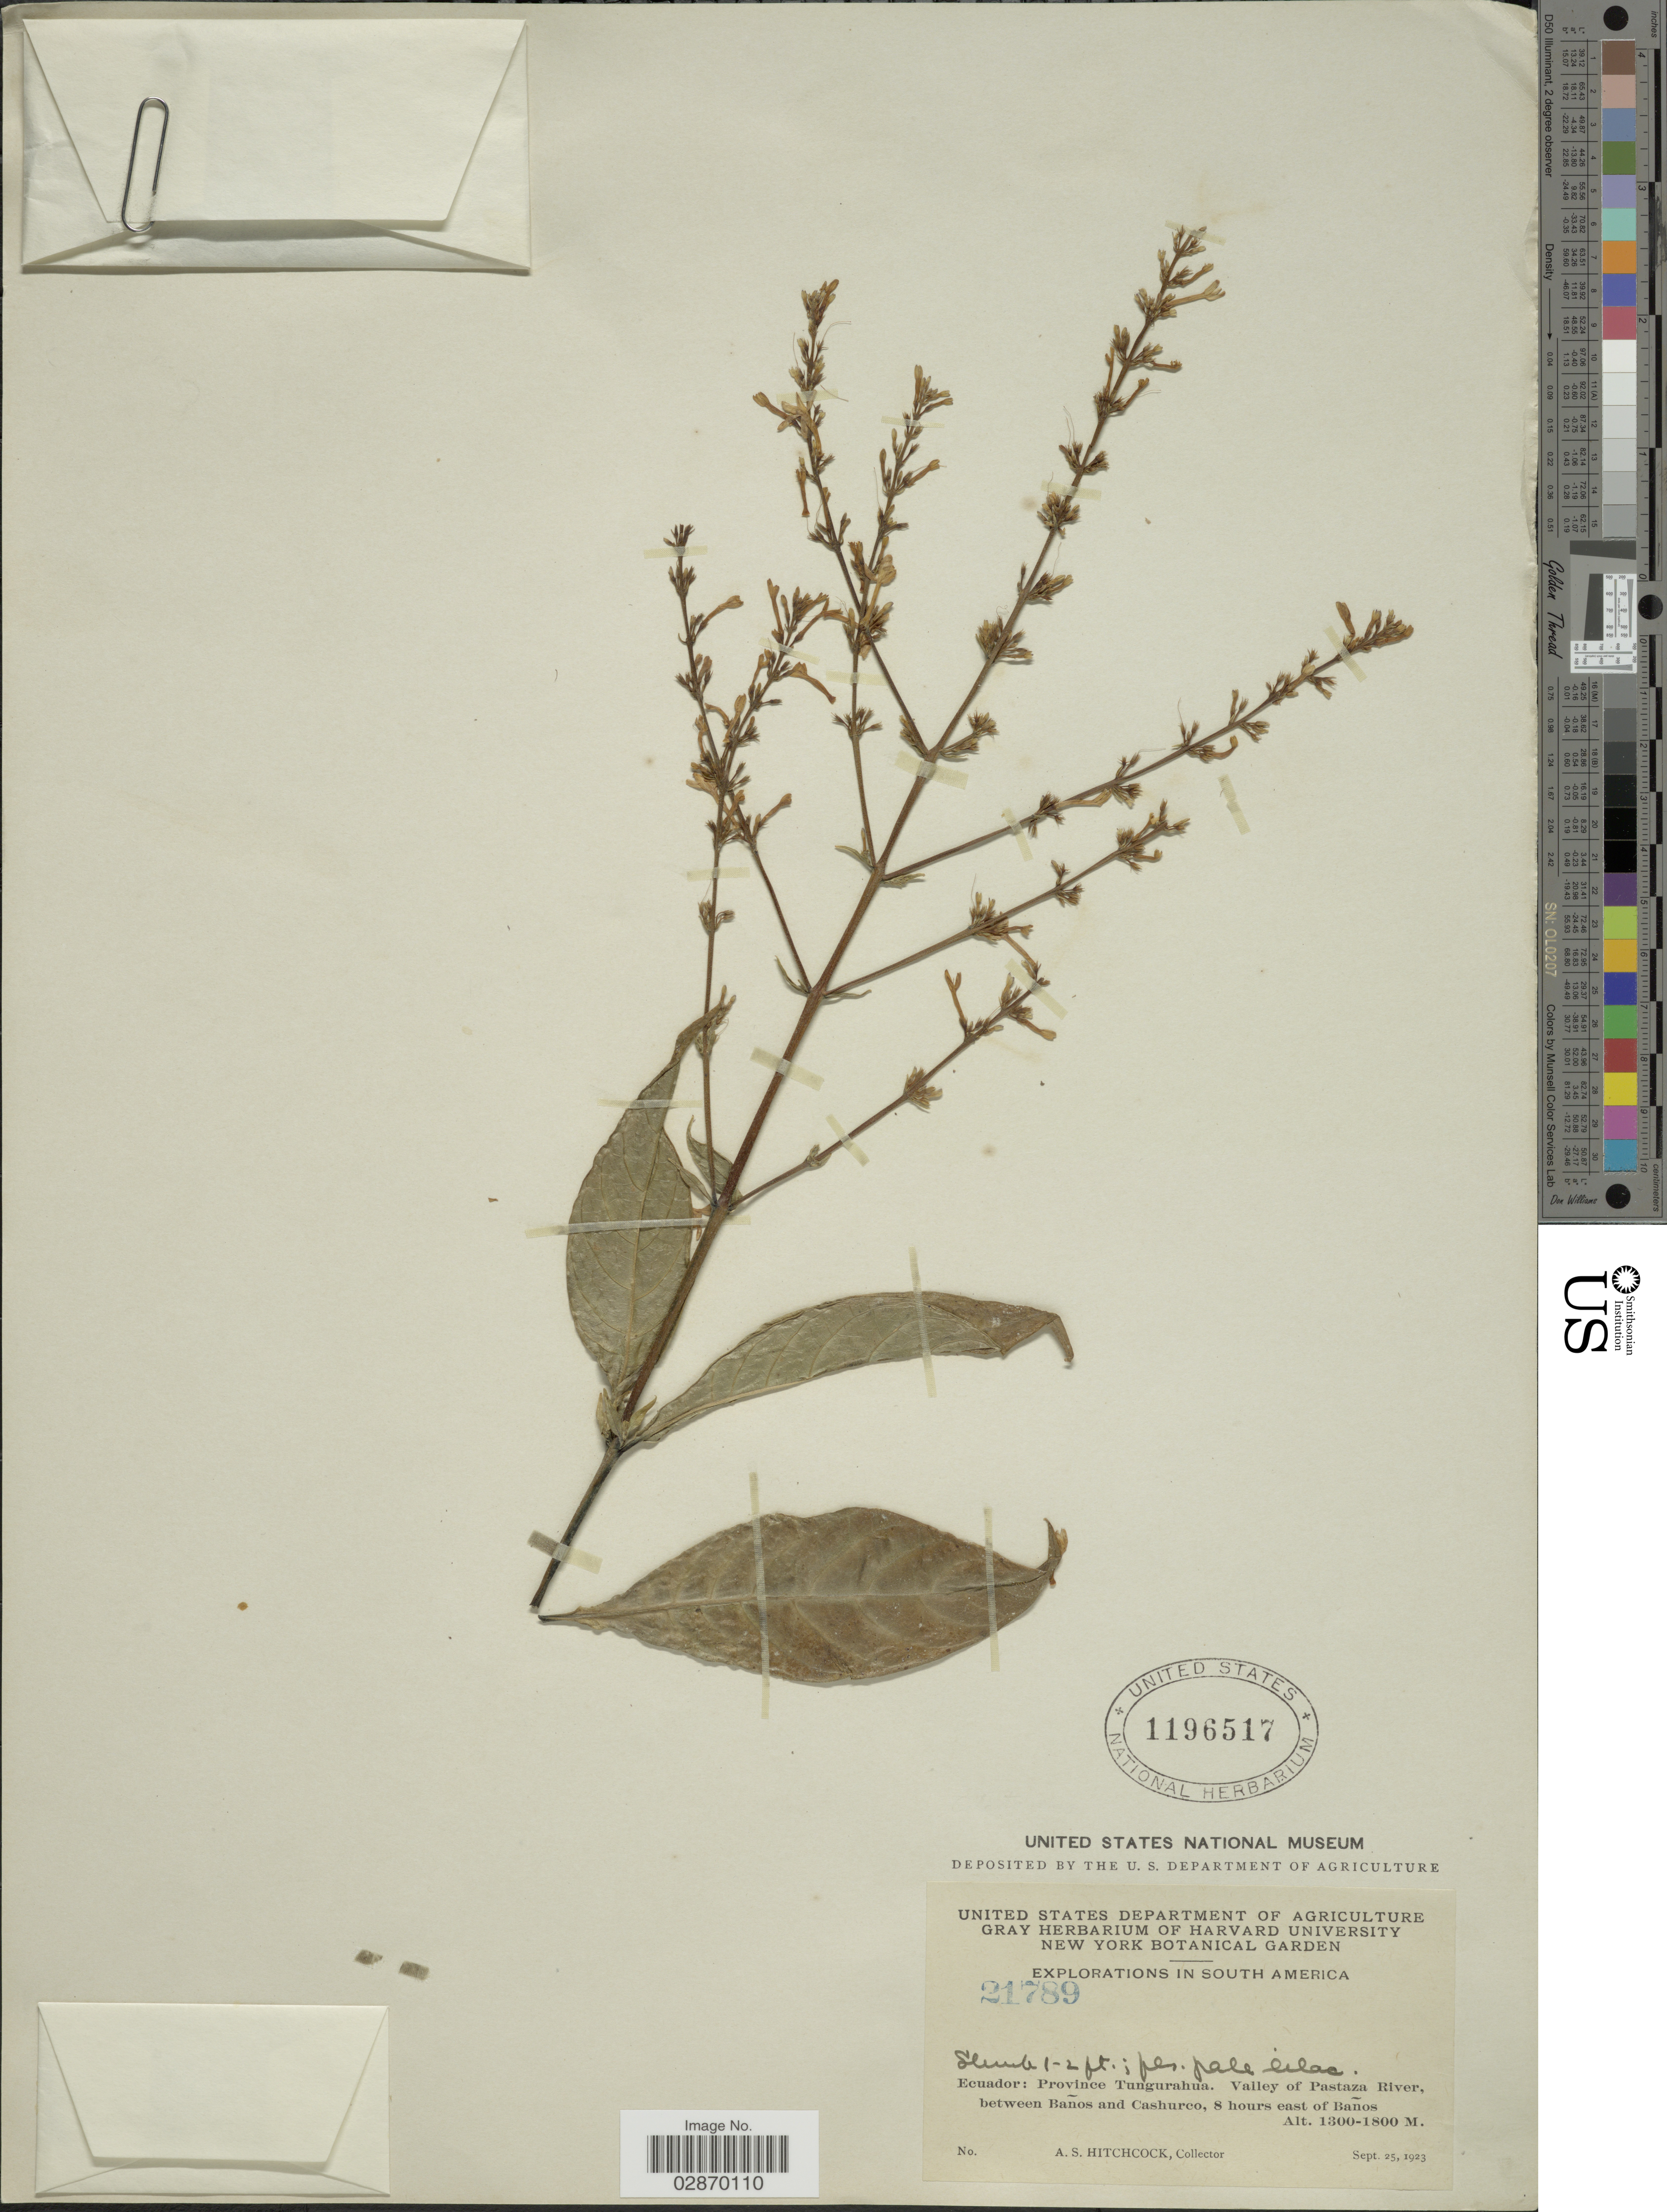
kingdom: Plantae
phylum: Tracheophyta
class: Magnoliopsida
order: Lamiales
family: Acanthaceae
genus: Pseuderanthemum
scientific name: Pseuderanthemum sp.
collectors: A. S. Hitchcock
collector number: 21789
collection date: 1923-09-25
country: Ecuador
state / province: Tungurahua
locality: Valley of Pastaza River, between Baños and Cashurco, S hours east of Baños.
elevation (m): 1300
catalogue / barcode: US 1196517